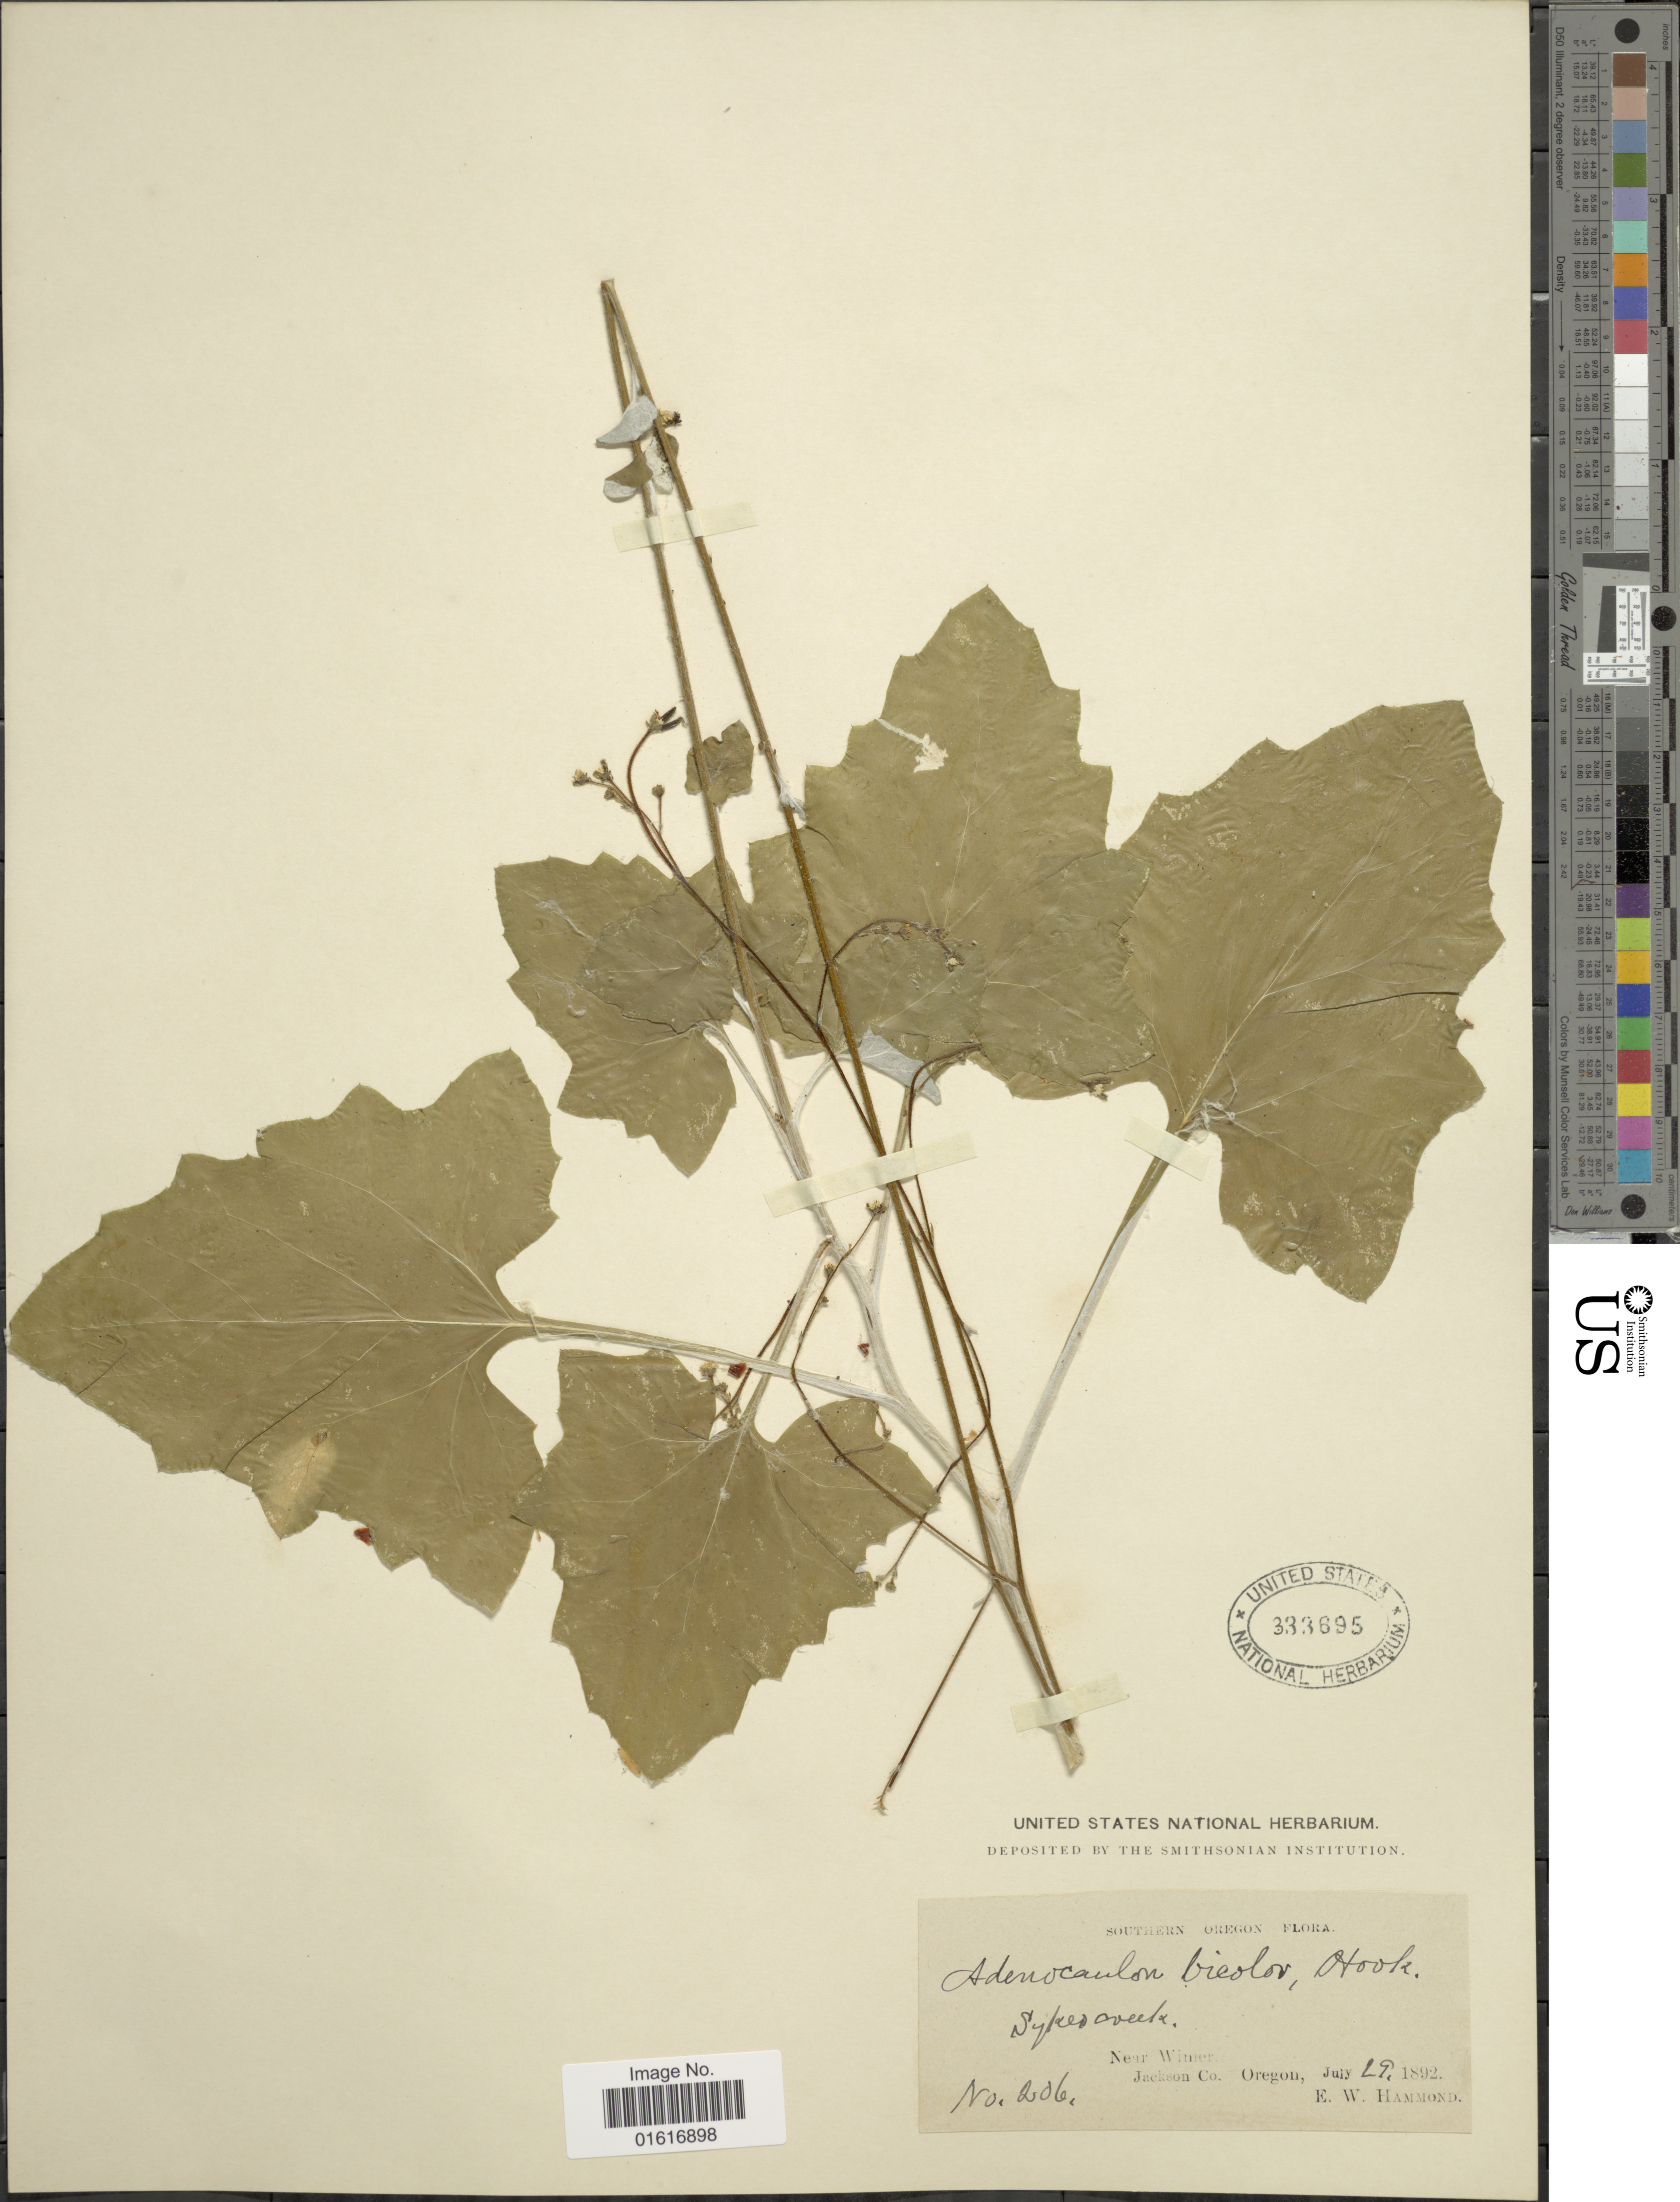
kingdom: Plantae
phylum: Tracheophyta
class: Magnoliopsida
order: Asterales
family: Asteraceae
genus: Adenocaulon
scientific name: Adenocaulon bicolor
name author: Hook.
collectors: E. Hammond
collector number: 206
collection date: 1892-07-29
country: United States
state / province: Oregon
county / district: Jackson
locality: Southern Oregon, Near Wimer, Jackson Co.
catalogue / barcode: US 333695